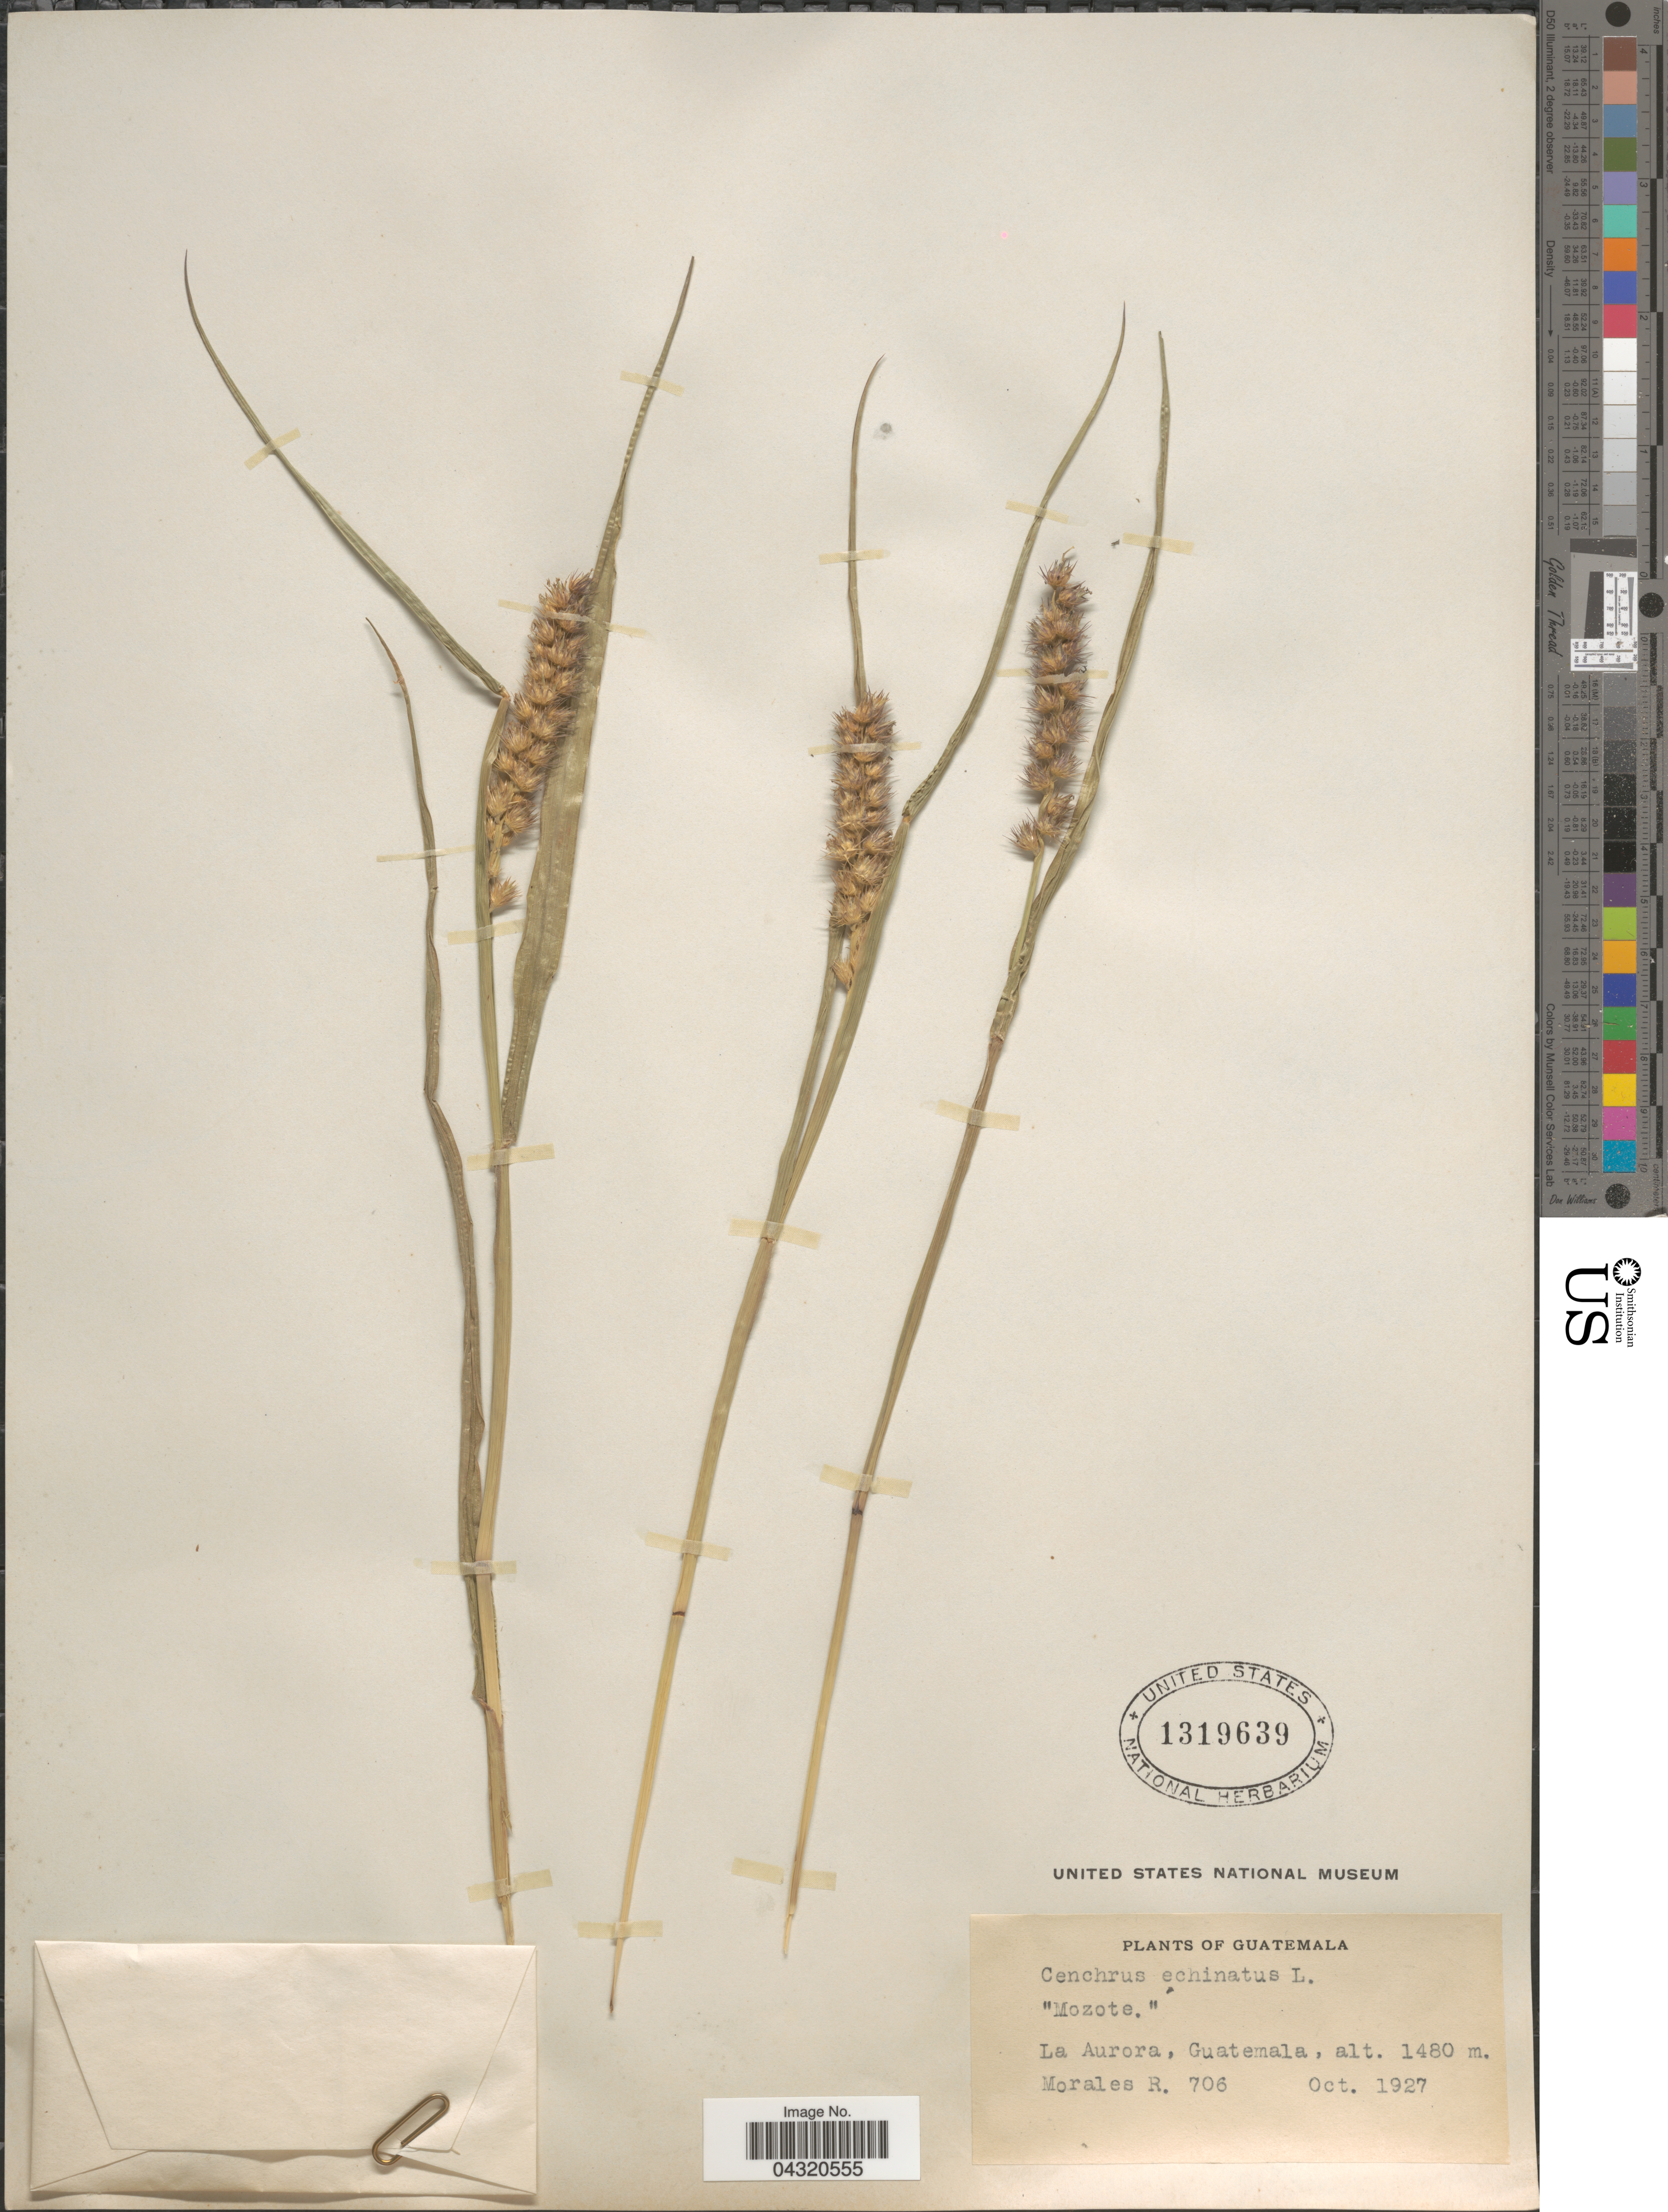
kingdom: Plantae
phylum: Tracheophyta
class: Liliopsida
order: Poales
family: Poaceae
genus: Cenchrus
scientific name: Cenchrus echinatus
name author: L.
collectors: R. Morales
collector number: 706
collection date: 1927-10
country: Guatemala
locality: La Aurora.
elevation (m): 1480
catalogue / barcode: US 1319639